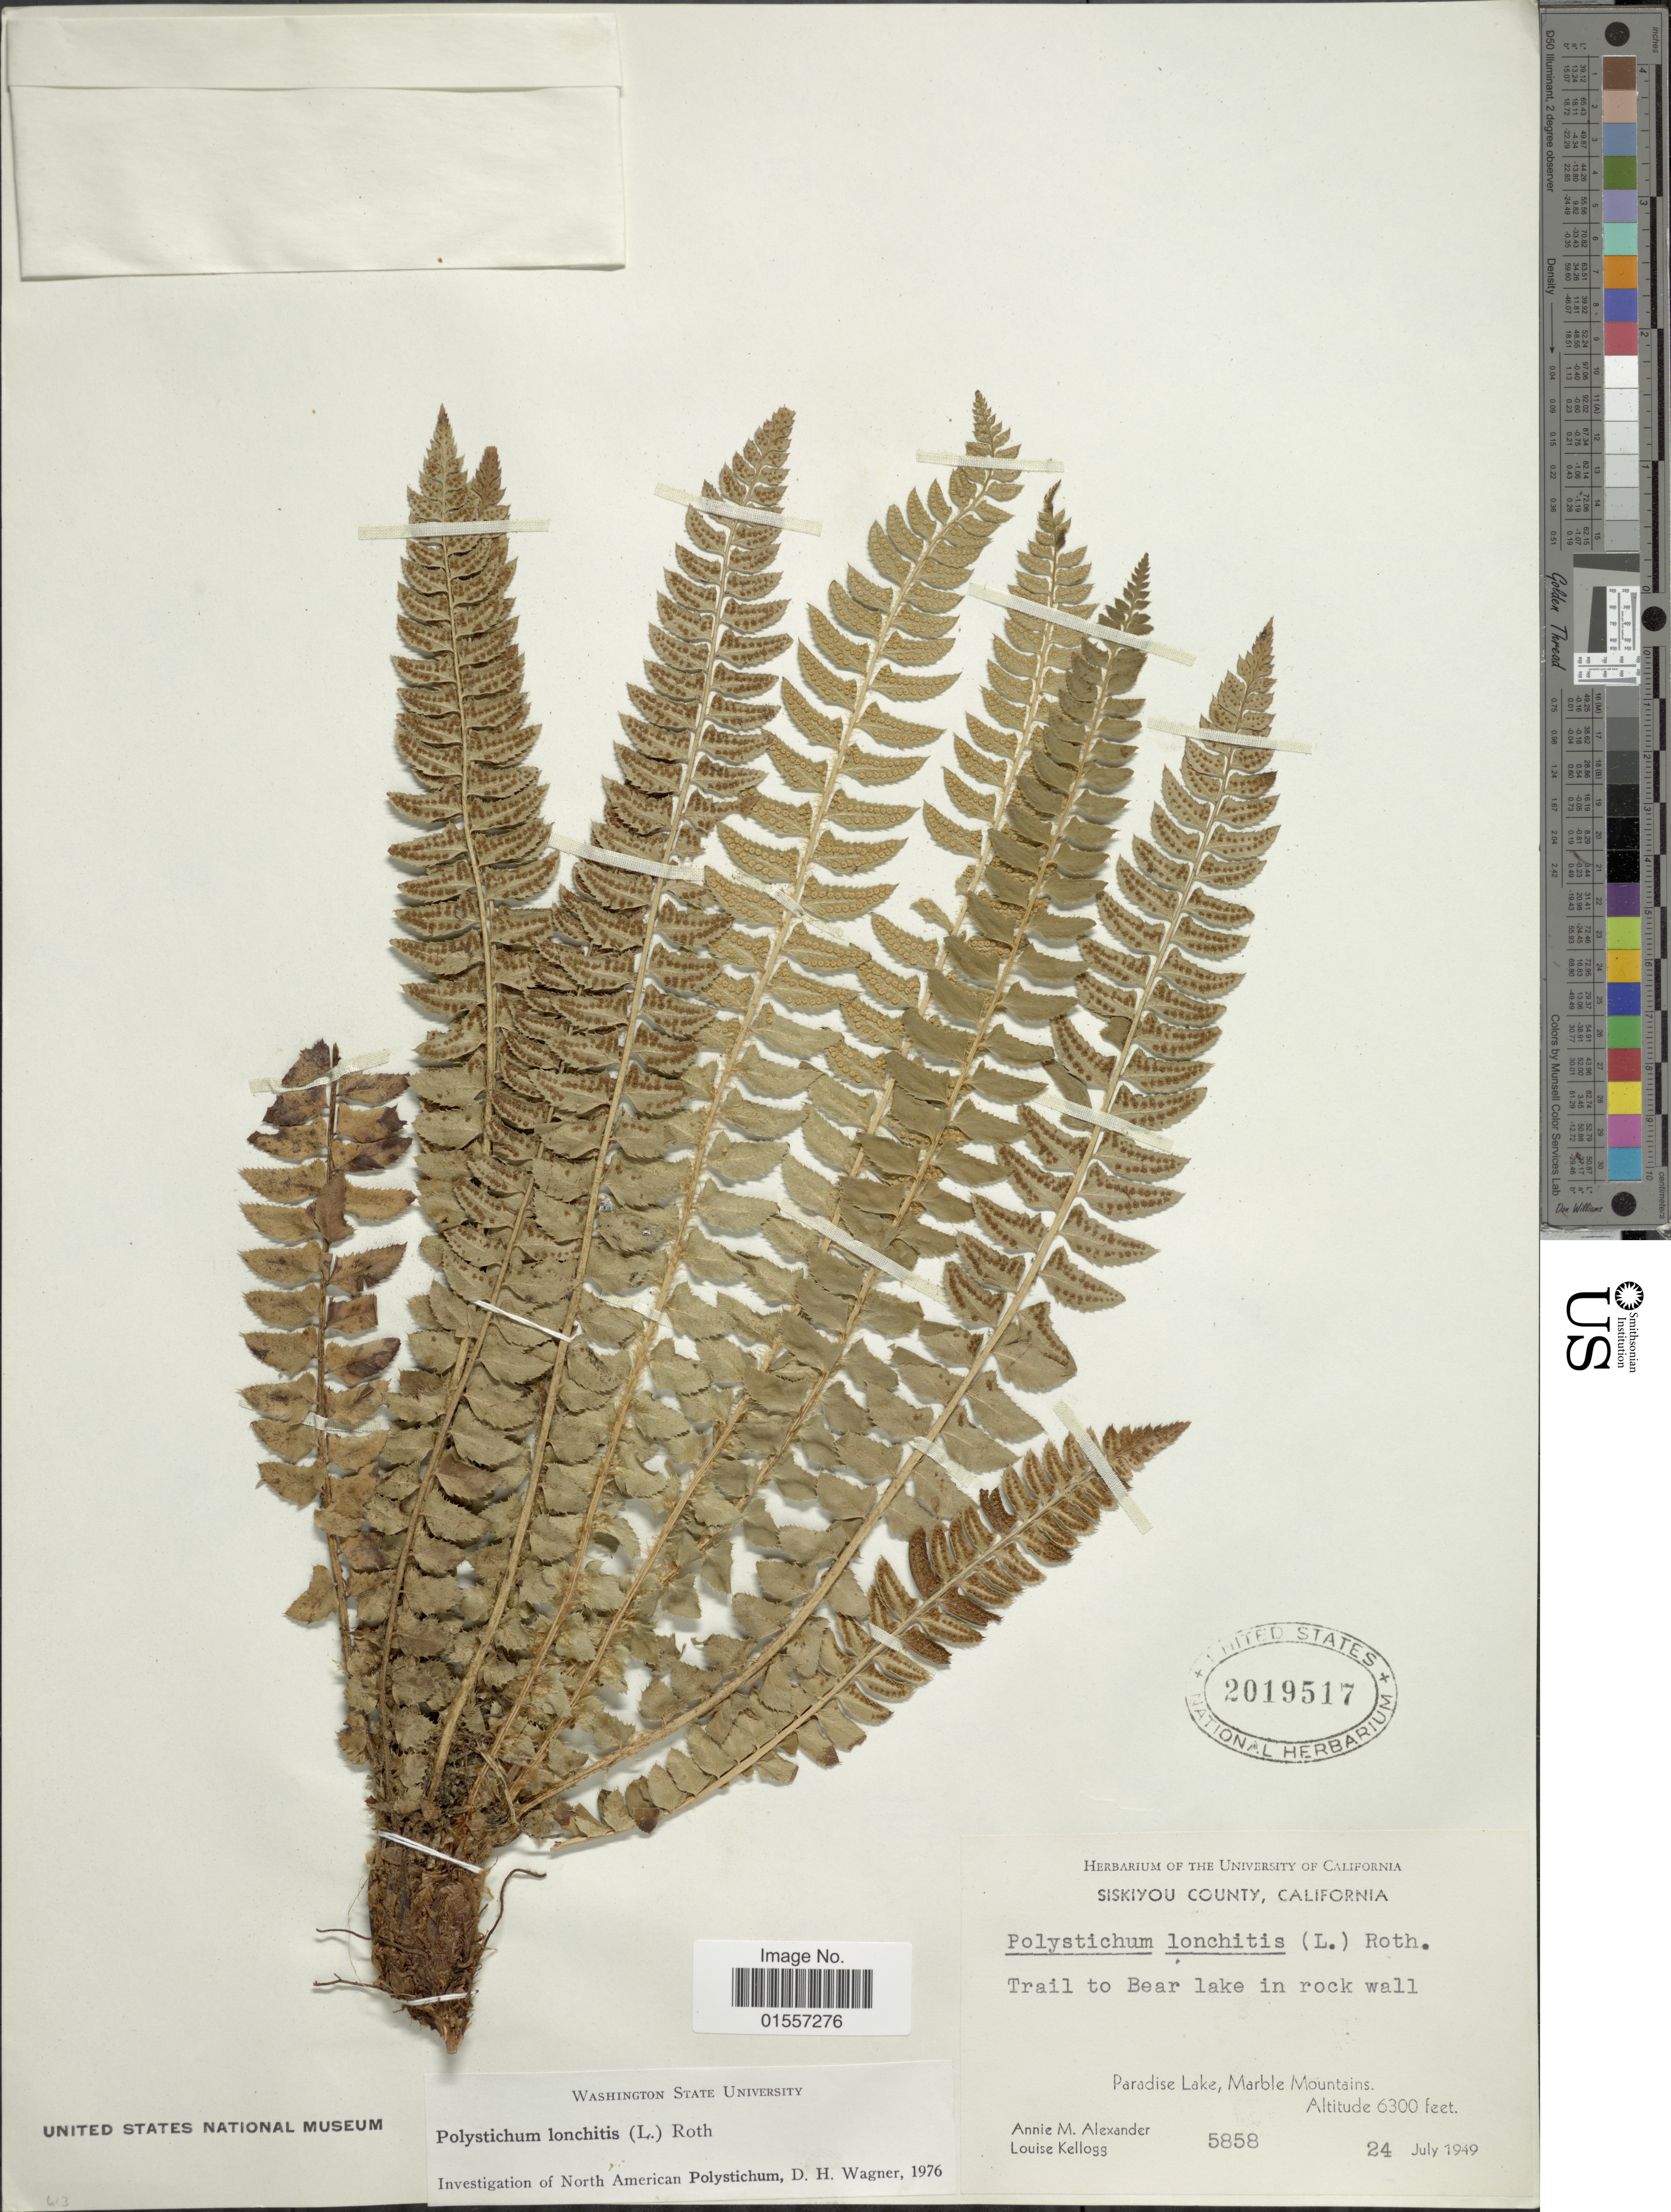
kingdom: Plantae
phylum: Tracheophyta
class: Polypodiopsida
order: Polypodiales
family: Dryopteridaceae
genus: Polystichum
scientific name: Polystichum lonchitis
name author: (Roth) L.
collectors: A. M. Alexander & L. Kellogg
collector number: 5858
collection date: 1949-07-24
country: United States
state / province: California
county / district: Siskiyou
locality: Siskiyou County, Trail to Bear lake in rock wall, Paradise Lake, Marble Mountains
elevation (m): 1920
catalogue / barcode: US 2019517